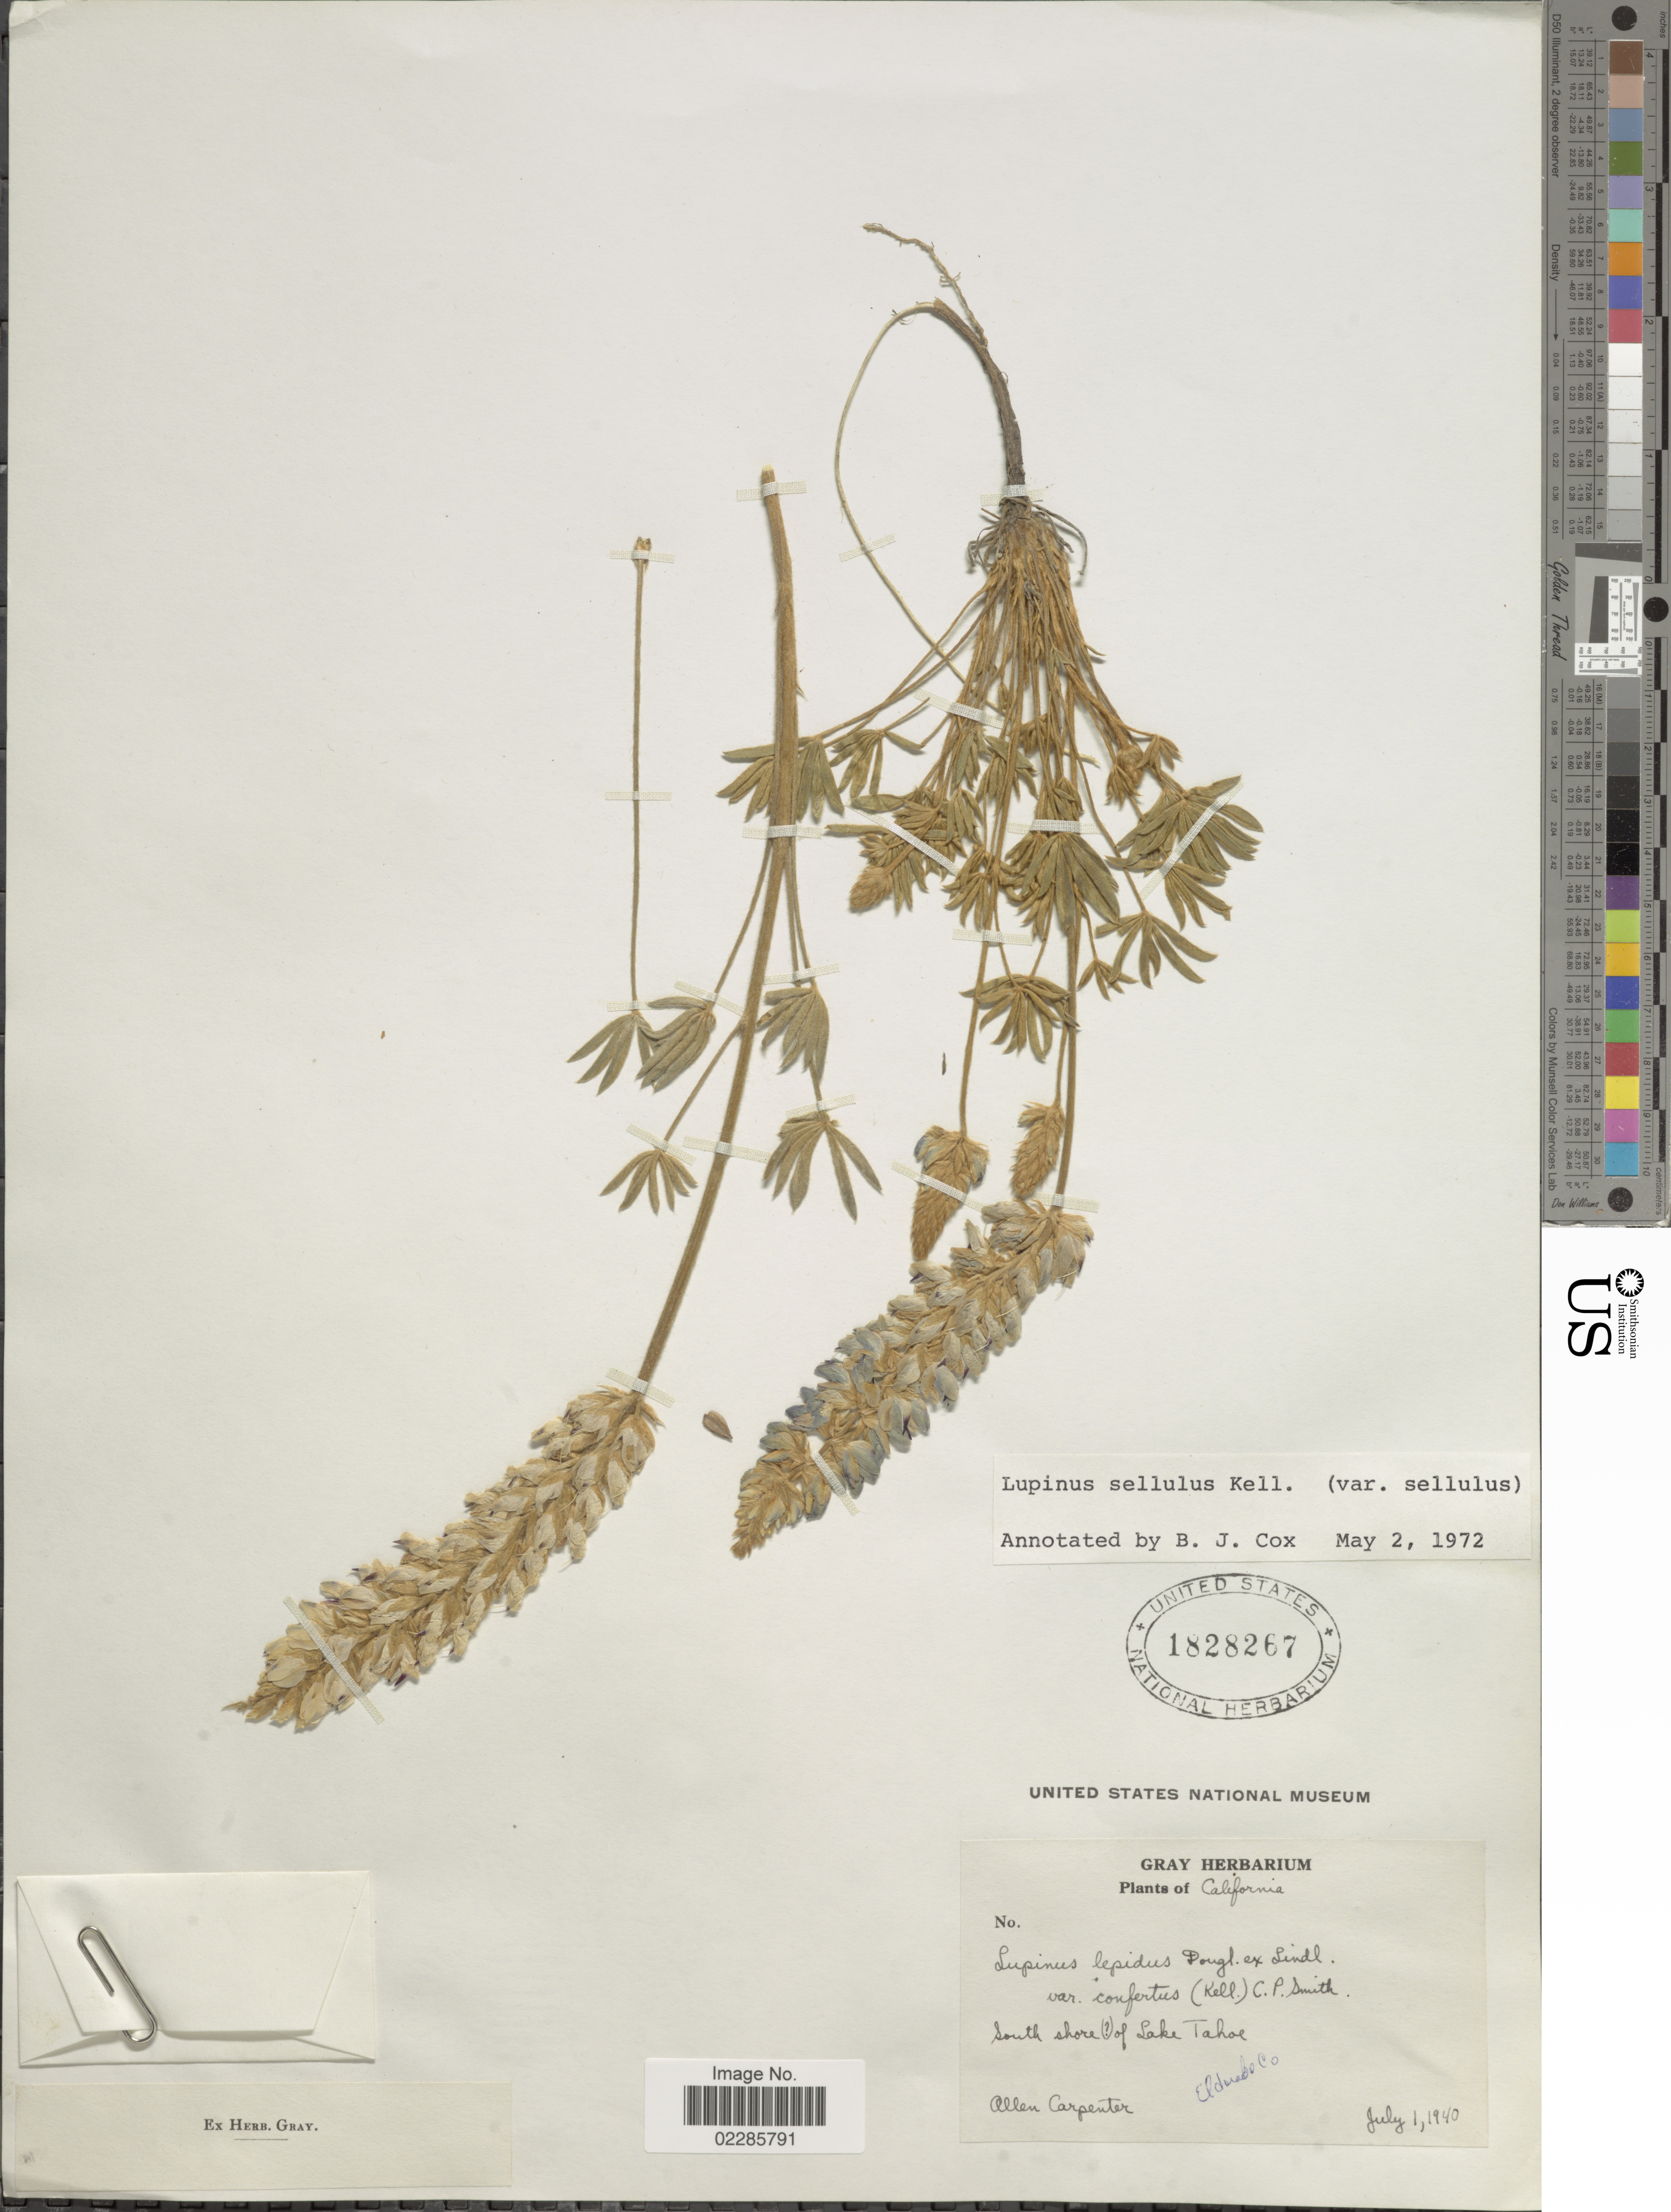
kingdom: Plantae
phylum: Tracheophyta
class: Magnoliopsida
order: Fabales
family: Fabaceae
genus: Lupinus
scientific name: Lupinus sellulus var. sellulus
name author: Kellogg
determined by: Cox, B. J.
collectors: A. Carpenter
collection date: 1940-07-01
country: United States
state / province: California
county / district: El Dorado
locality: South shore ( [unsure placement]) of Lake Tahoe, Eldorado Co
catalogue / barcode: US 1828267